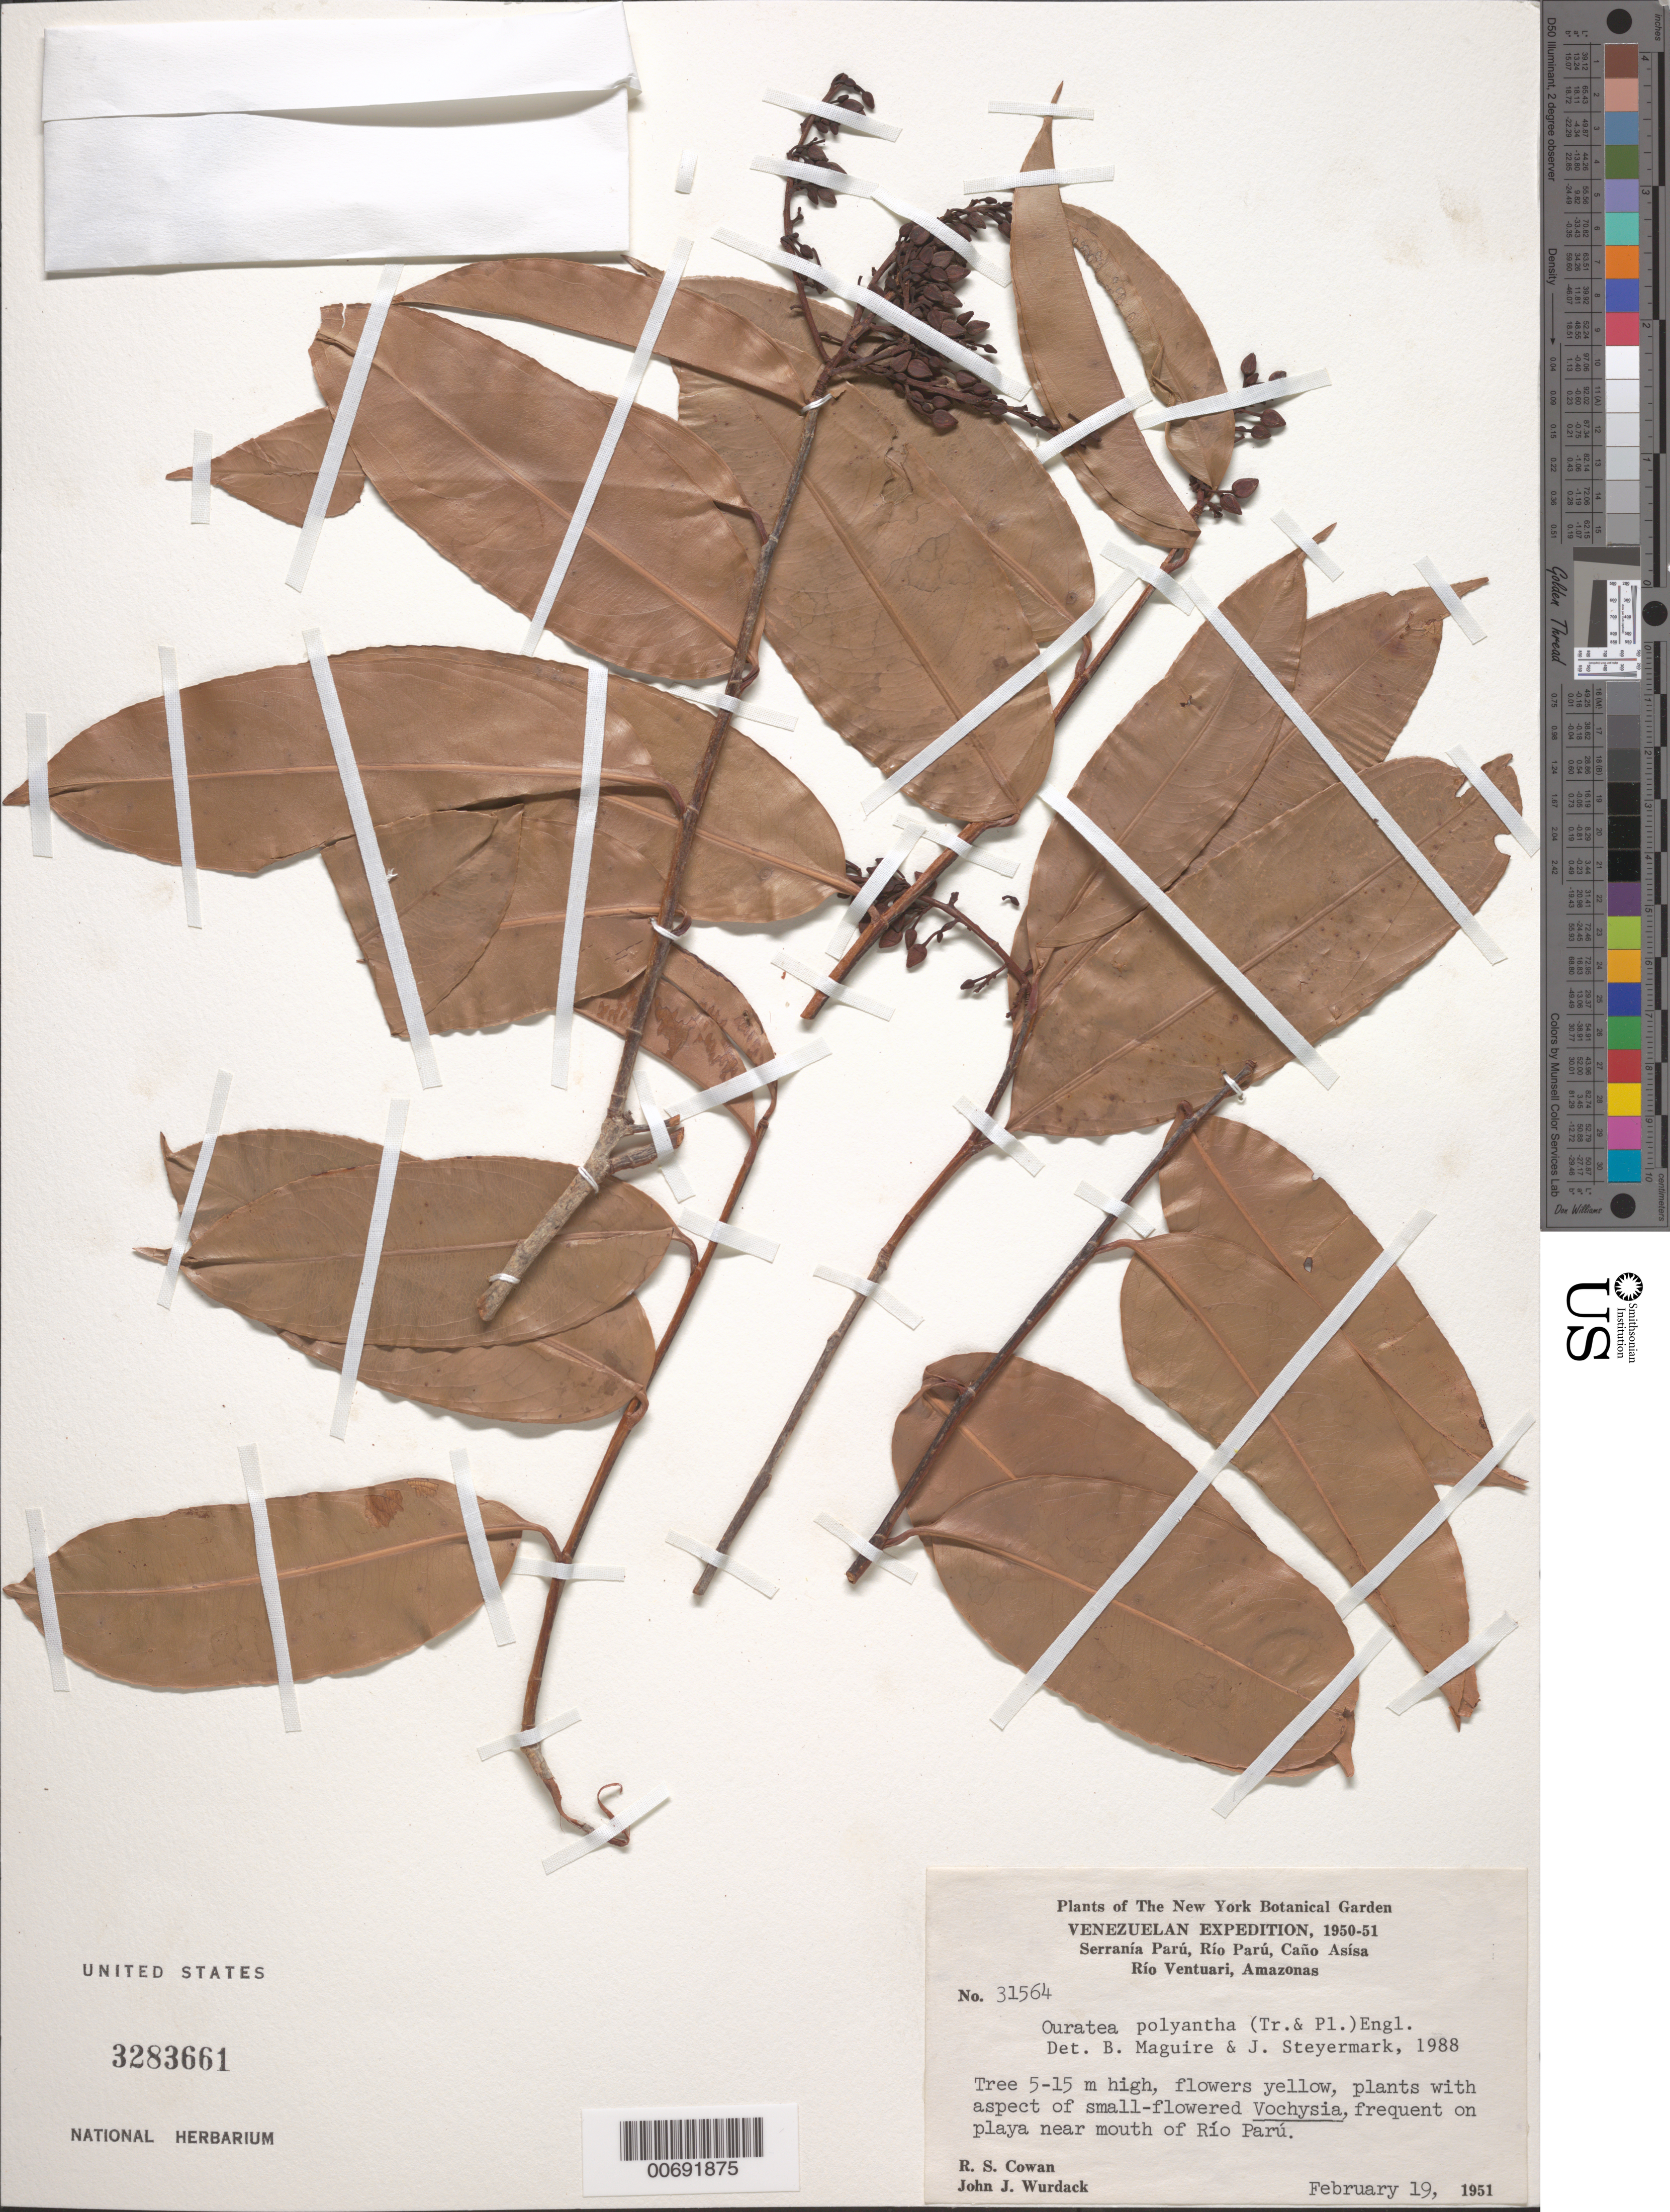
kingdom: Plantae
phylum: Tracheophyta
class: Magnoliopsida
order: Malpighiales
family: Ochnaceae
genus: Ouratea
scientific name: Ouratea polyantha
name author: (Triana & Planch.) Engl.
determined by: Steyermark, J. A.; Maguire, B.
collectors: R. S. Cowan & J. J. Wurdack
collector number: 31564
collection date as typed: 17-Feb-51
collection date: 1951-02-17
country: Venezuela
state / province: Amazonas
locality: Río Parú, Caño Asisa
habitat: Beach near mouth of rio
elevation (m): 200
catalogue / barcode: US 3283661